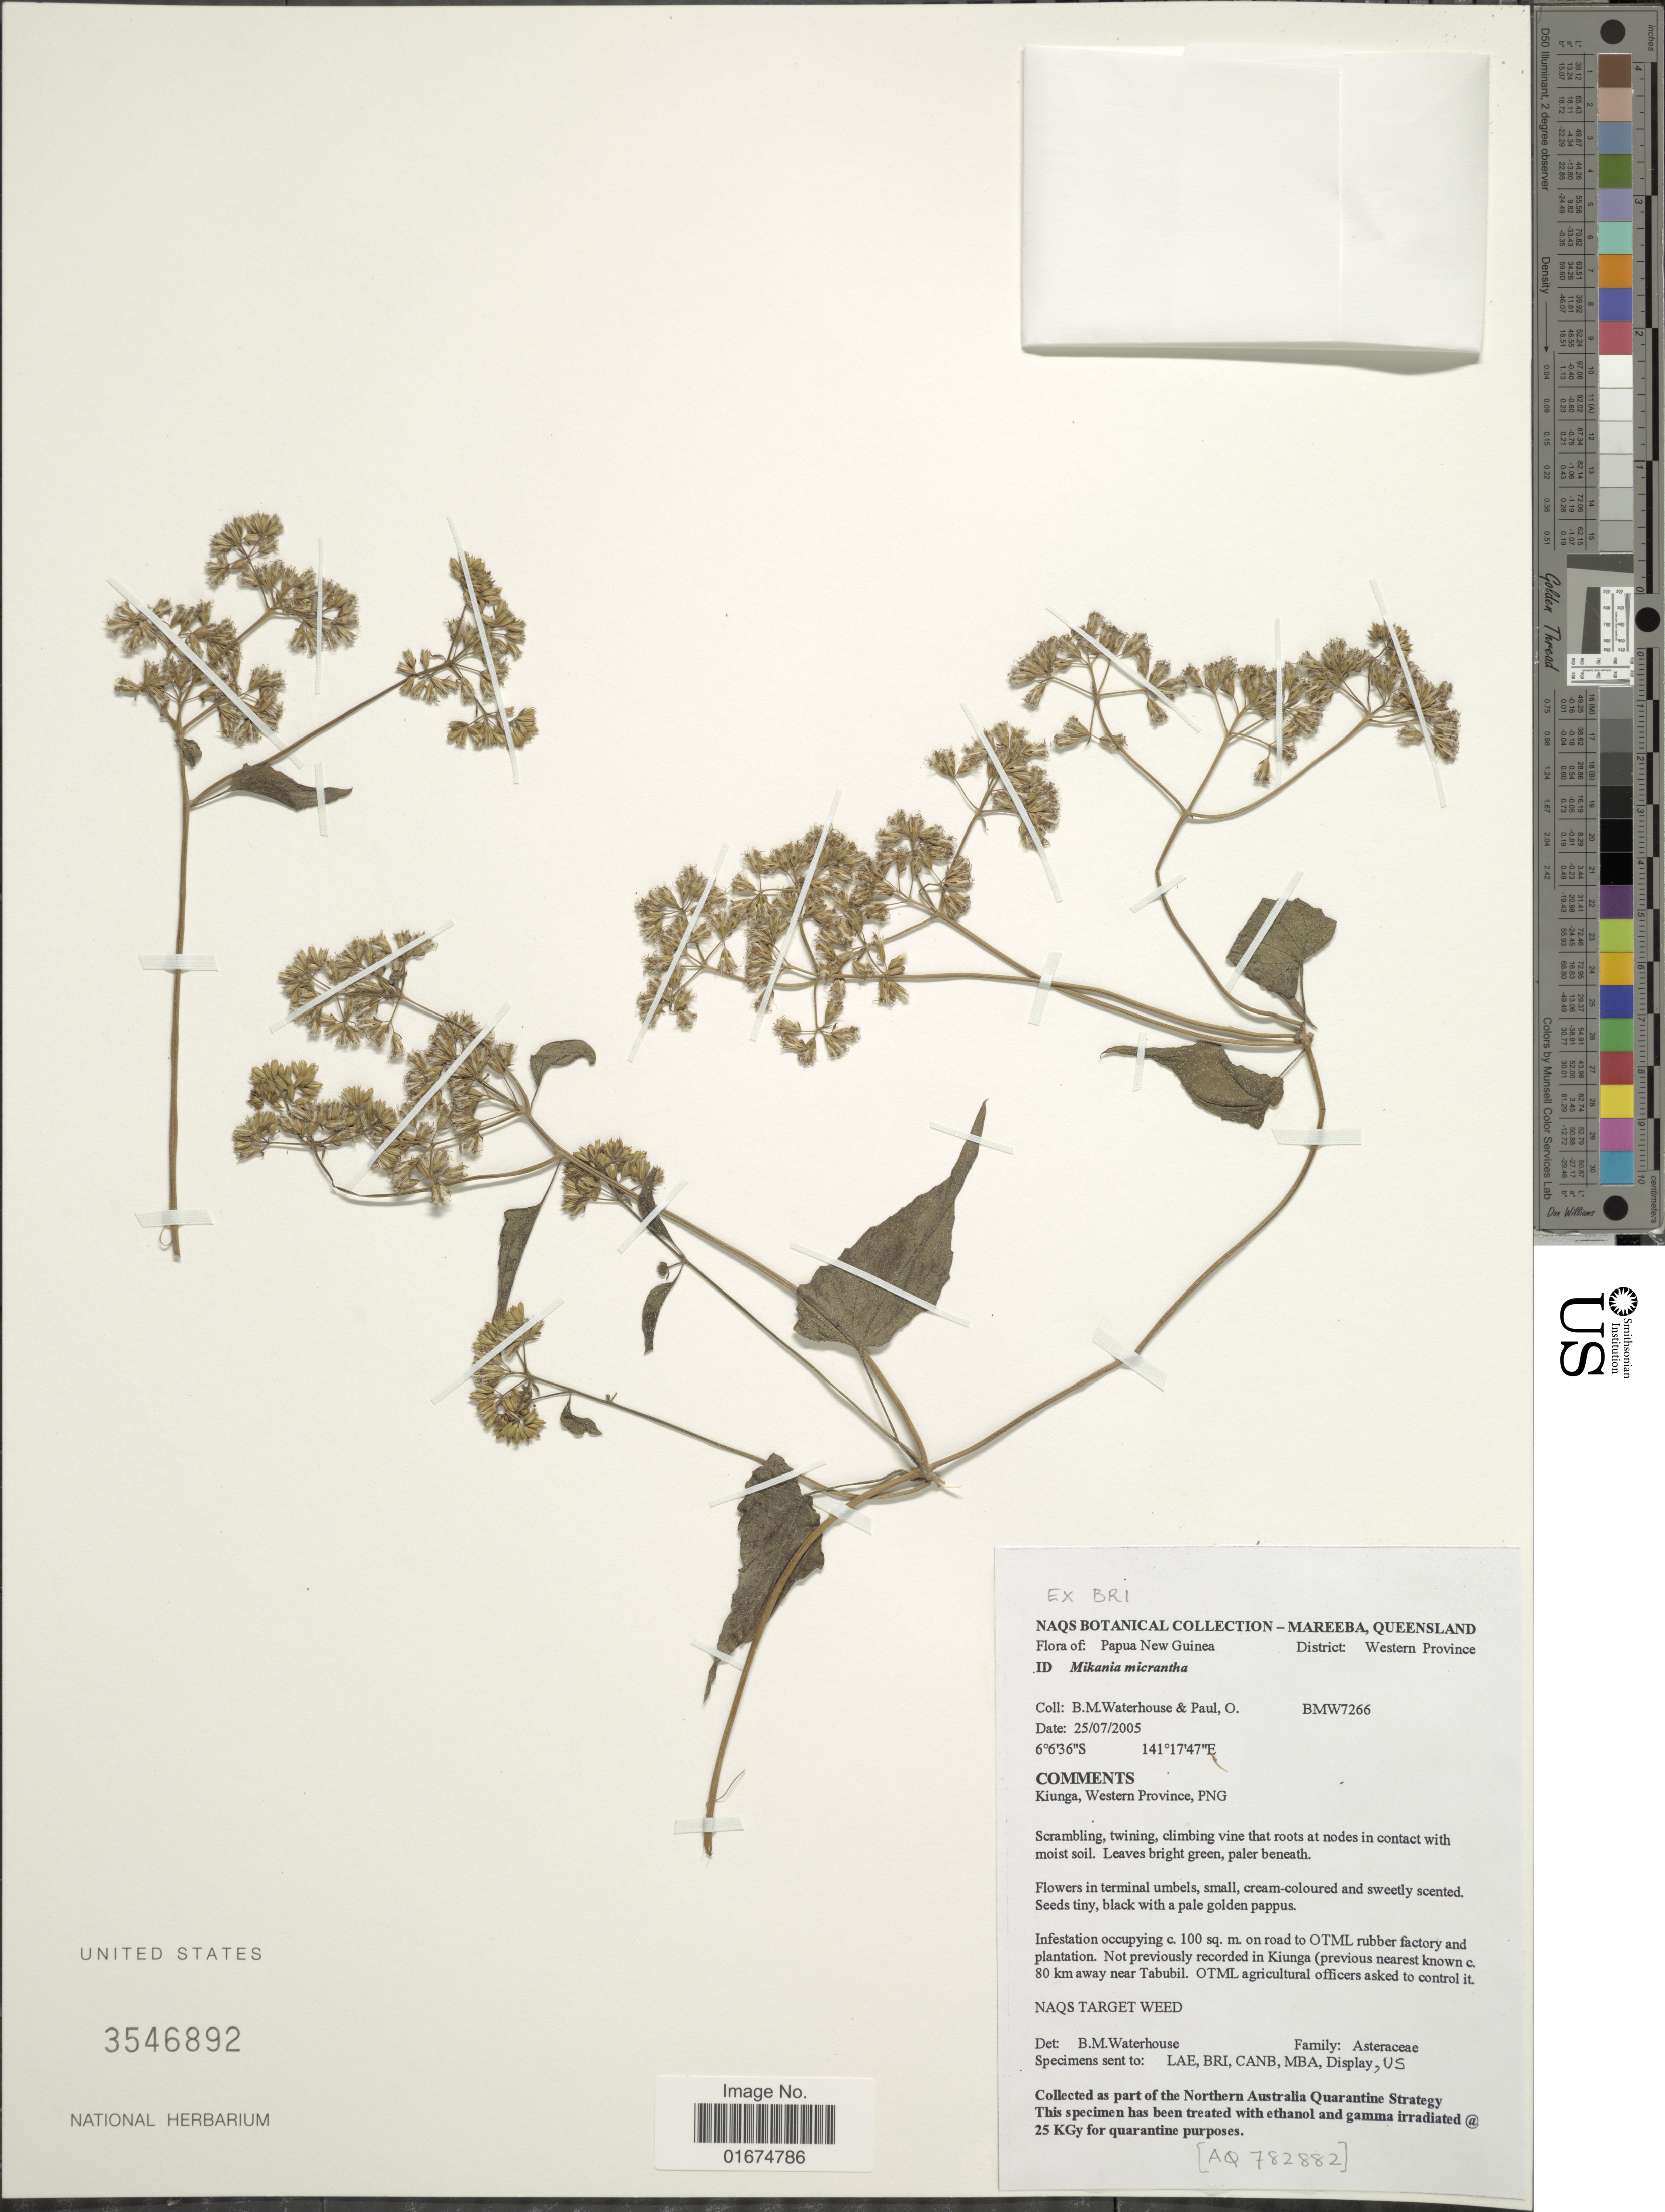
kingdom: Plantae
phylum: Tracheophyta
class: Magnoliopsida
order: Asterales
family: Asteraceae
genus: Mikania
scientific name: Mikania micrantha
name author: Kunth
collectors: B. Waterhouse & O. Paul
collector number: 7266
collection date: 2005-07-25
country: Papua New Guinea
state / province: Manus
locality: District: Western Province, Kiunga, PNG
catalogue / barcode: US 3546892